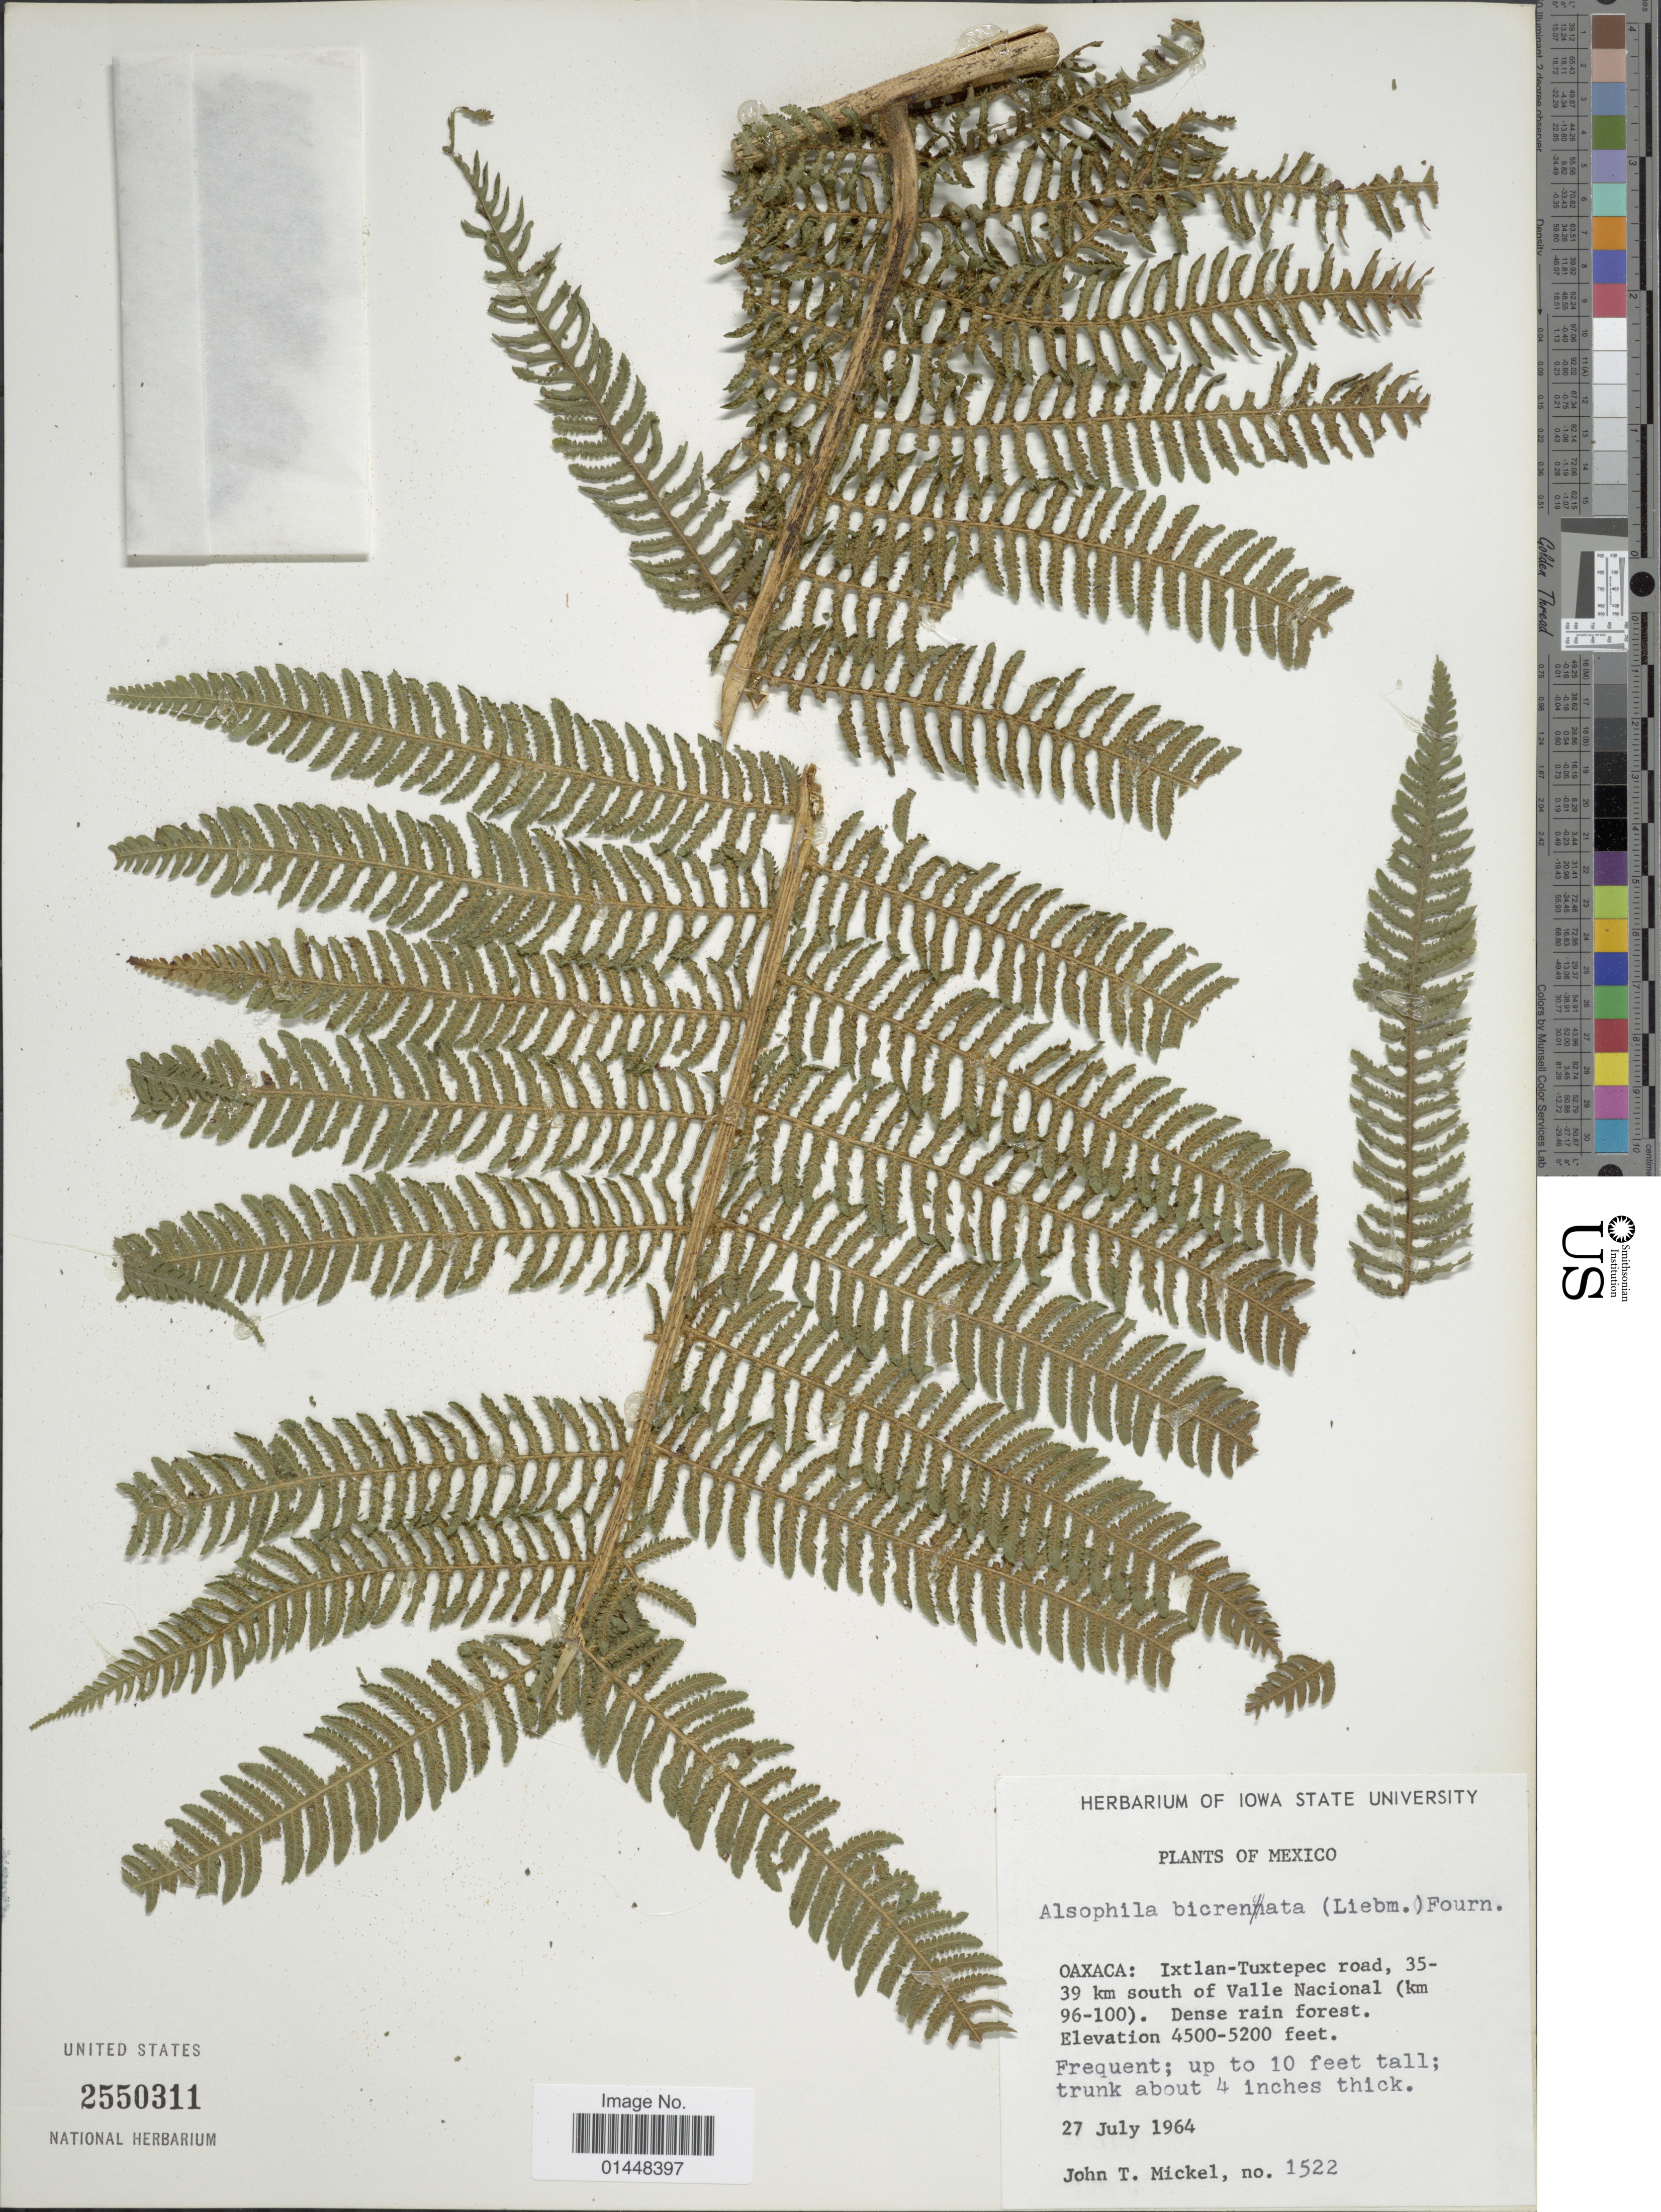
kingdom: Plantae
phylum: Tracheophyta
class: Polypodiopsida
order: Cyatheales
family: Cyatheaceae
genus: Cyathea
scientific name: Cyathea bicrenata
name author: Liebm.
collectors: J. T. Mickel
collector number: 1522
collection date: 1964-07-27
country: Mexico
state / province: Oaxaca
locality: Mexico, Oaxaca: Ixtlan-Tuxtepec road, 35-39 km south of Valle Nacional (km 96-100)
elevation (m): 1372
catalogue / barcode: US 2550311